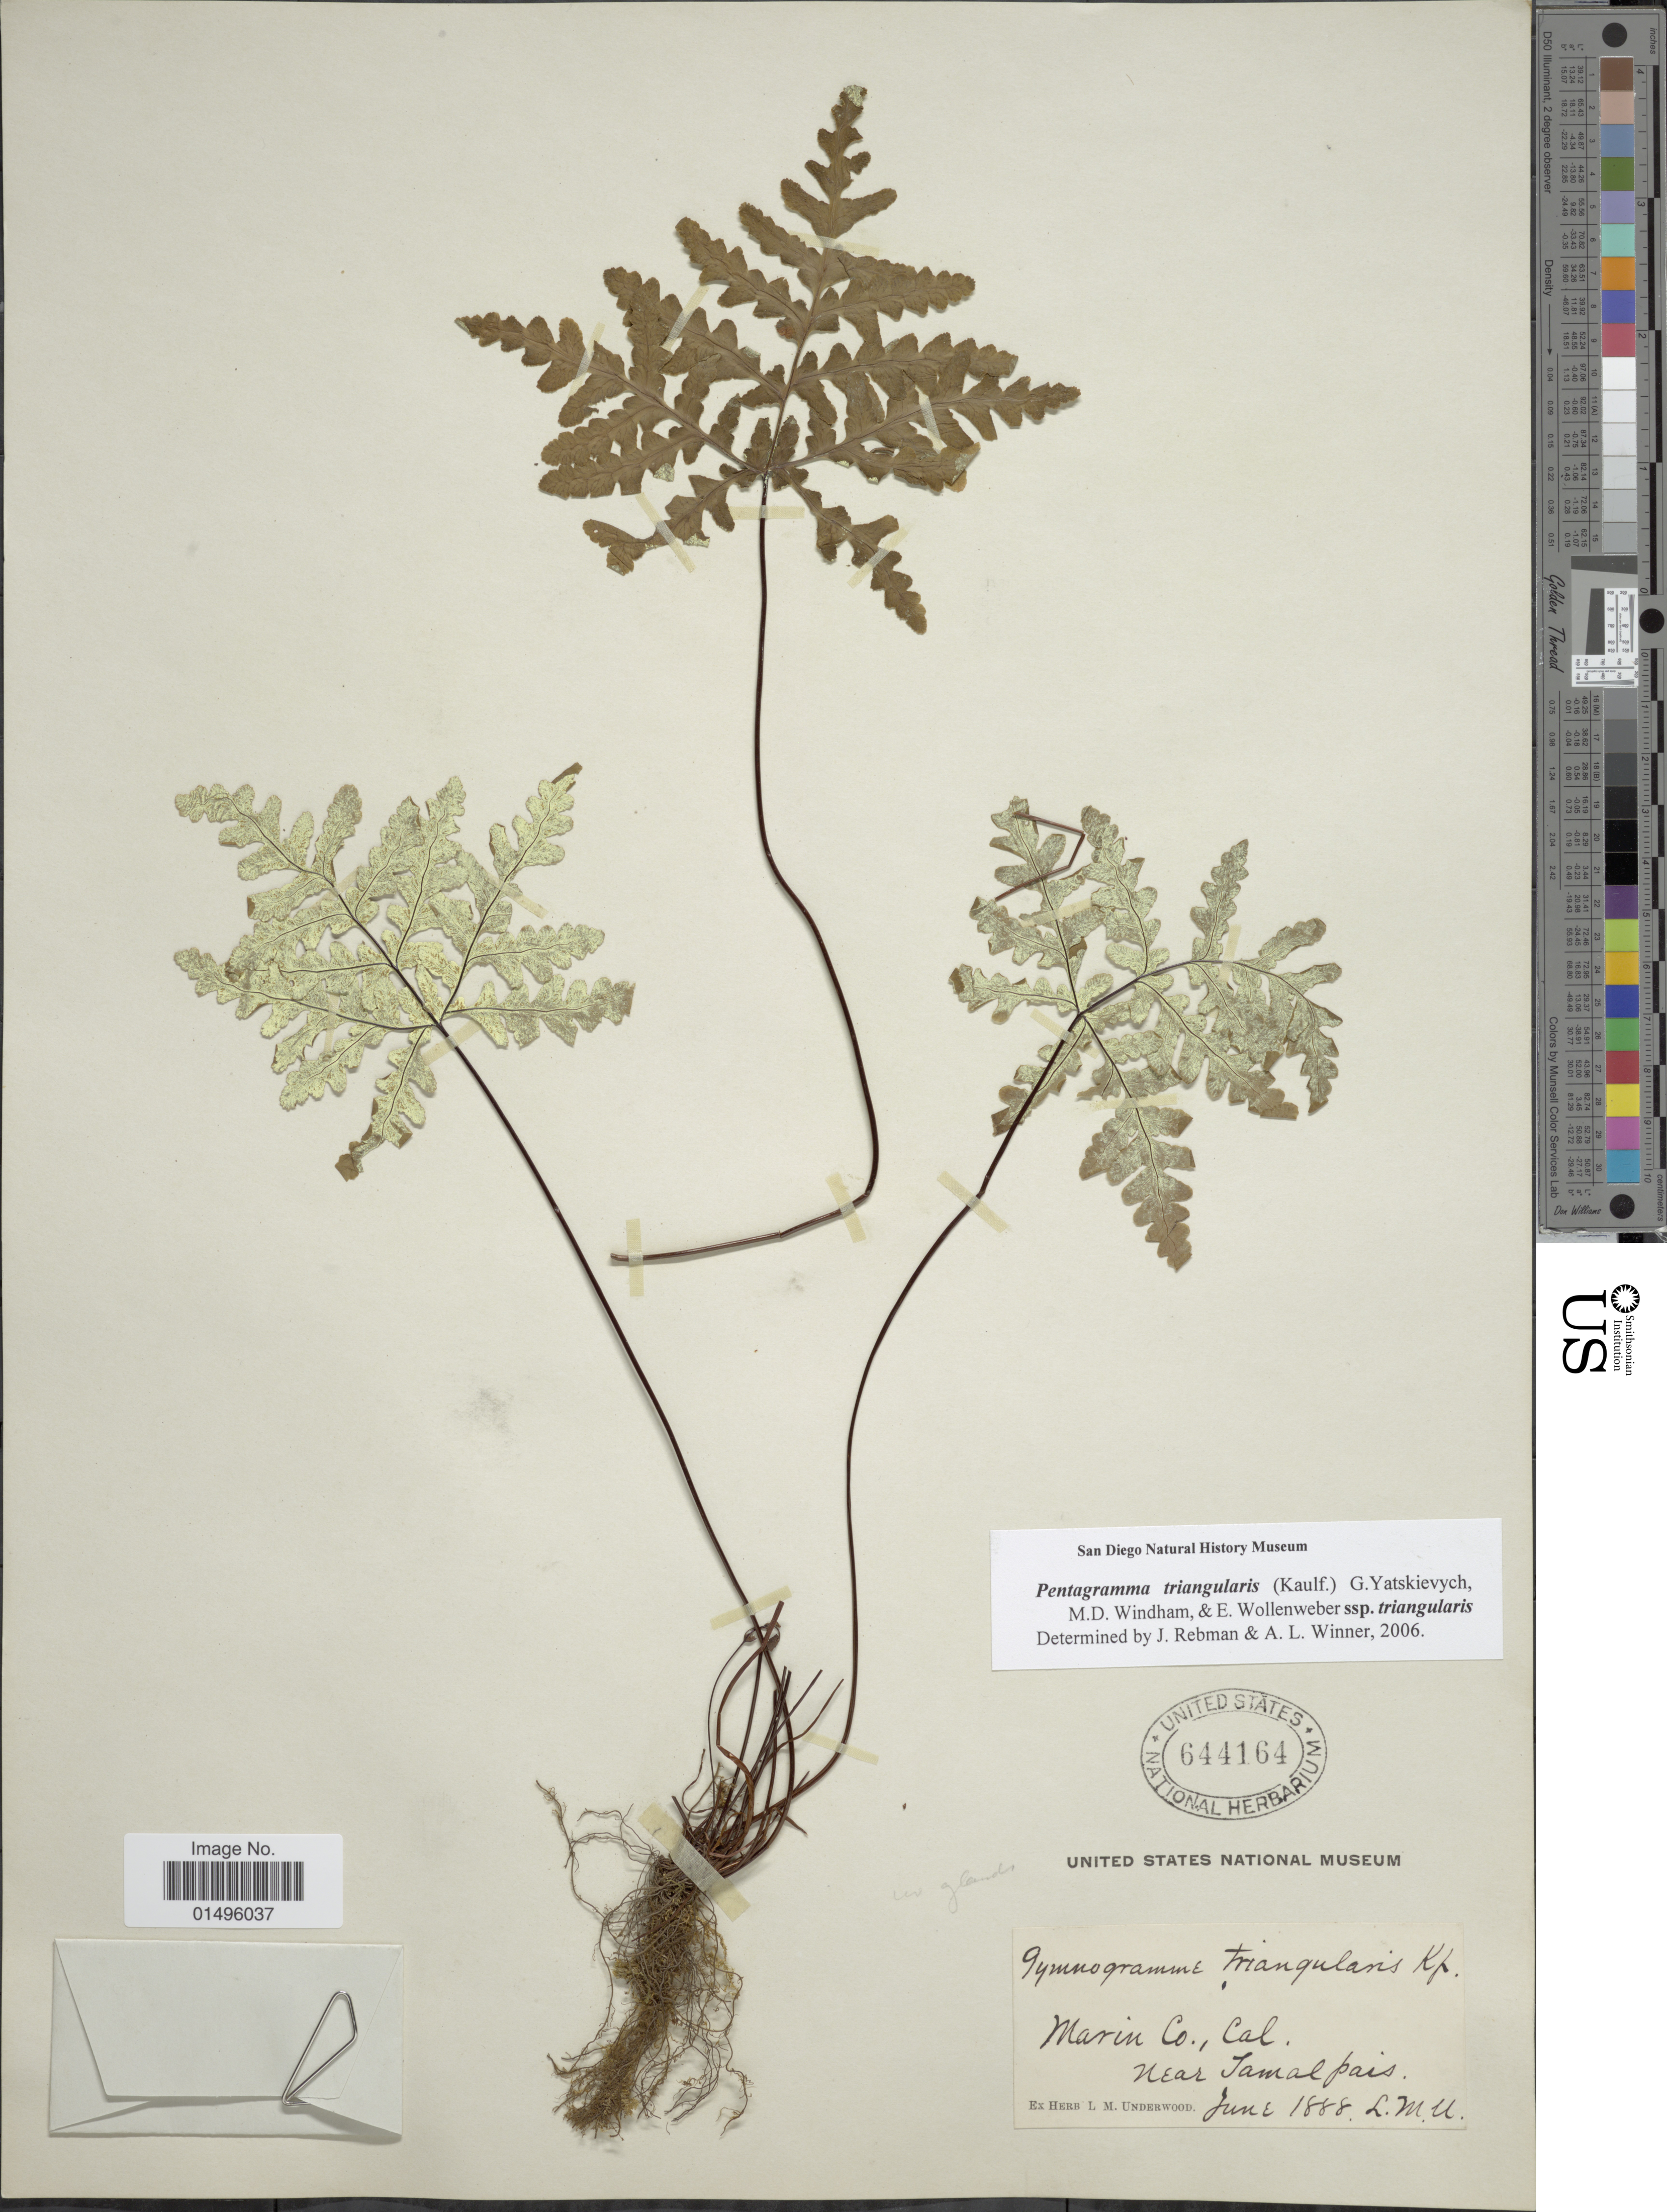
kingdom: Plantae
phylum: Tracheophyta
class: Polypodiopsida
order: Polypodiales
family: Pteridaceae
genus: Pentagramma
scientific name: Pentagramma triangularis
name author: (Kaulf.) Yatsk. et al.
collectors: L. M. Underwood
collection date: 1888-06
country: United States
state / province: California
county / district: Marin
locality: California, Marin Co, near Tamalpais.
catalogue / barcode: US 644164